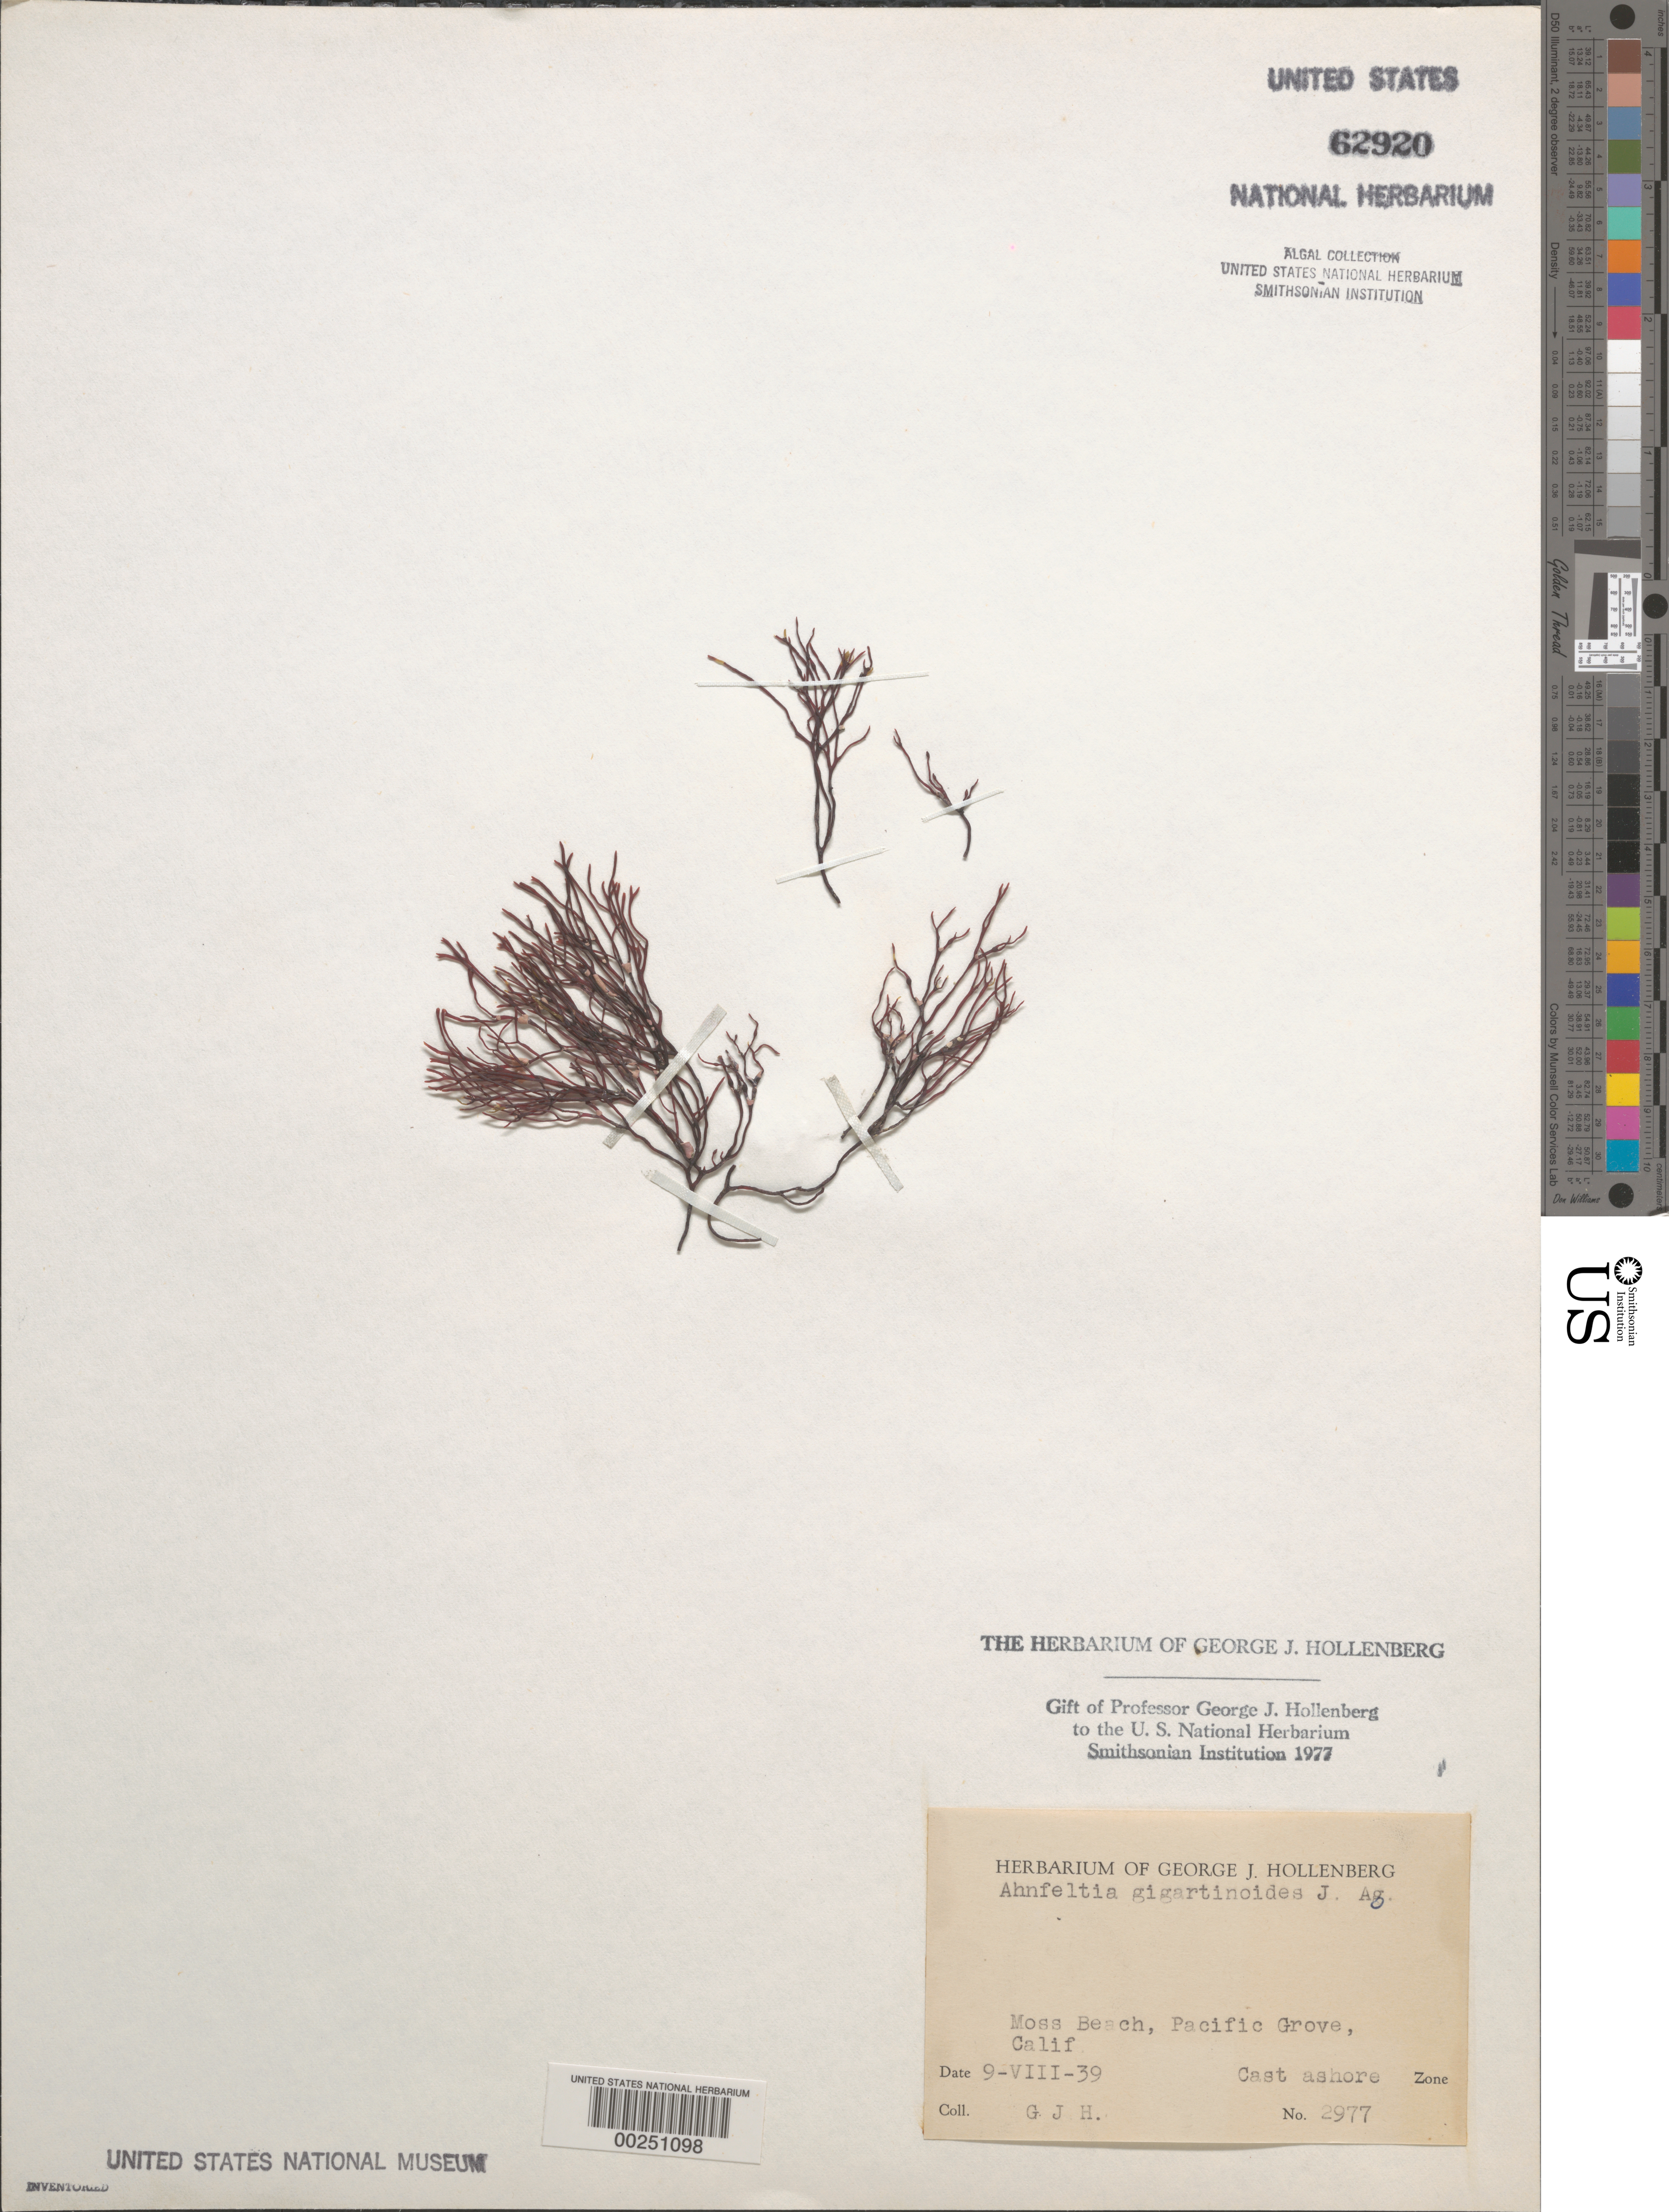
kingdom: Plantae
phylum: Rhodophyta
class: Florideophyceae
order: Ahnfeltiales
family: Ahnfeltiaceae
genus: Ahnfeltia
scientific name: Ahnfeltia gigartinoides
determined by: Hollenberg, George J.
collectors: G. Hollenberg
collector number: GJH 2977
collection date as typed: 09 Aug 1939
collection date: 1939-08-09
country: United States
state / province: California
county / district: Monterey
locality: Moss Beach, Pacific Grove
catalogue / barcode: US 62920